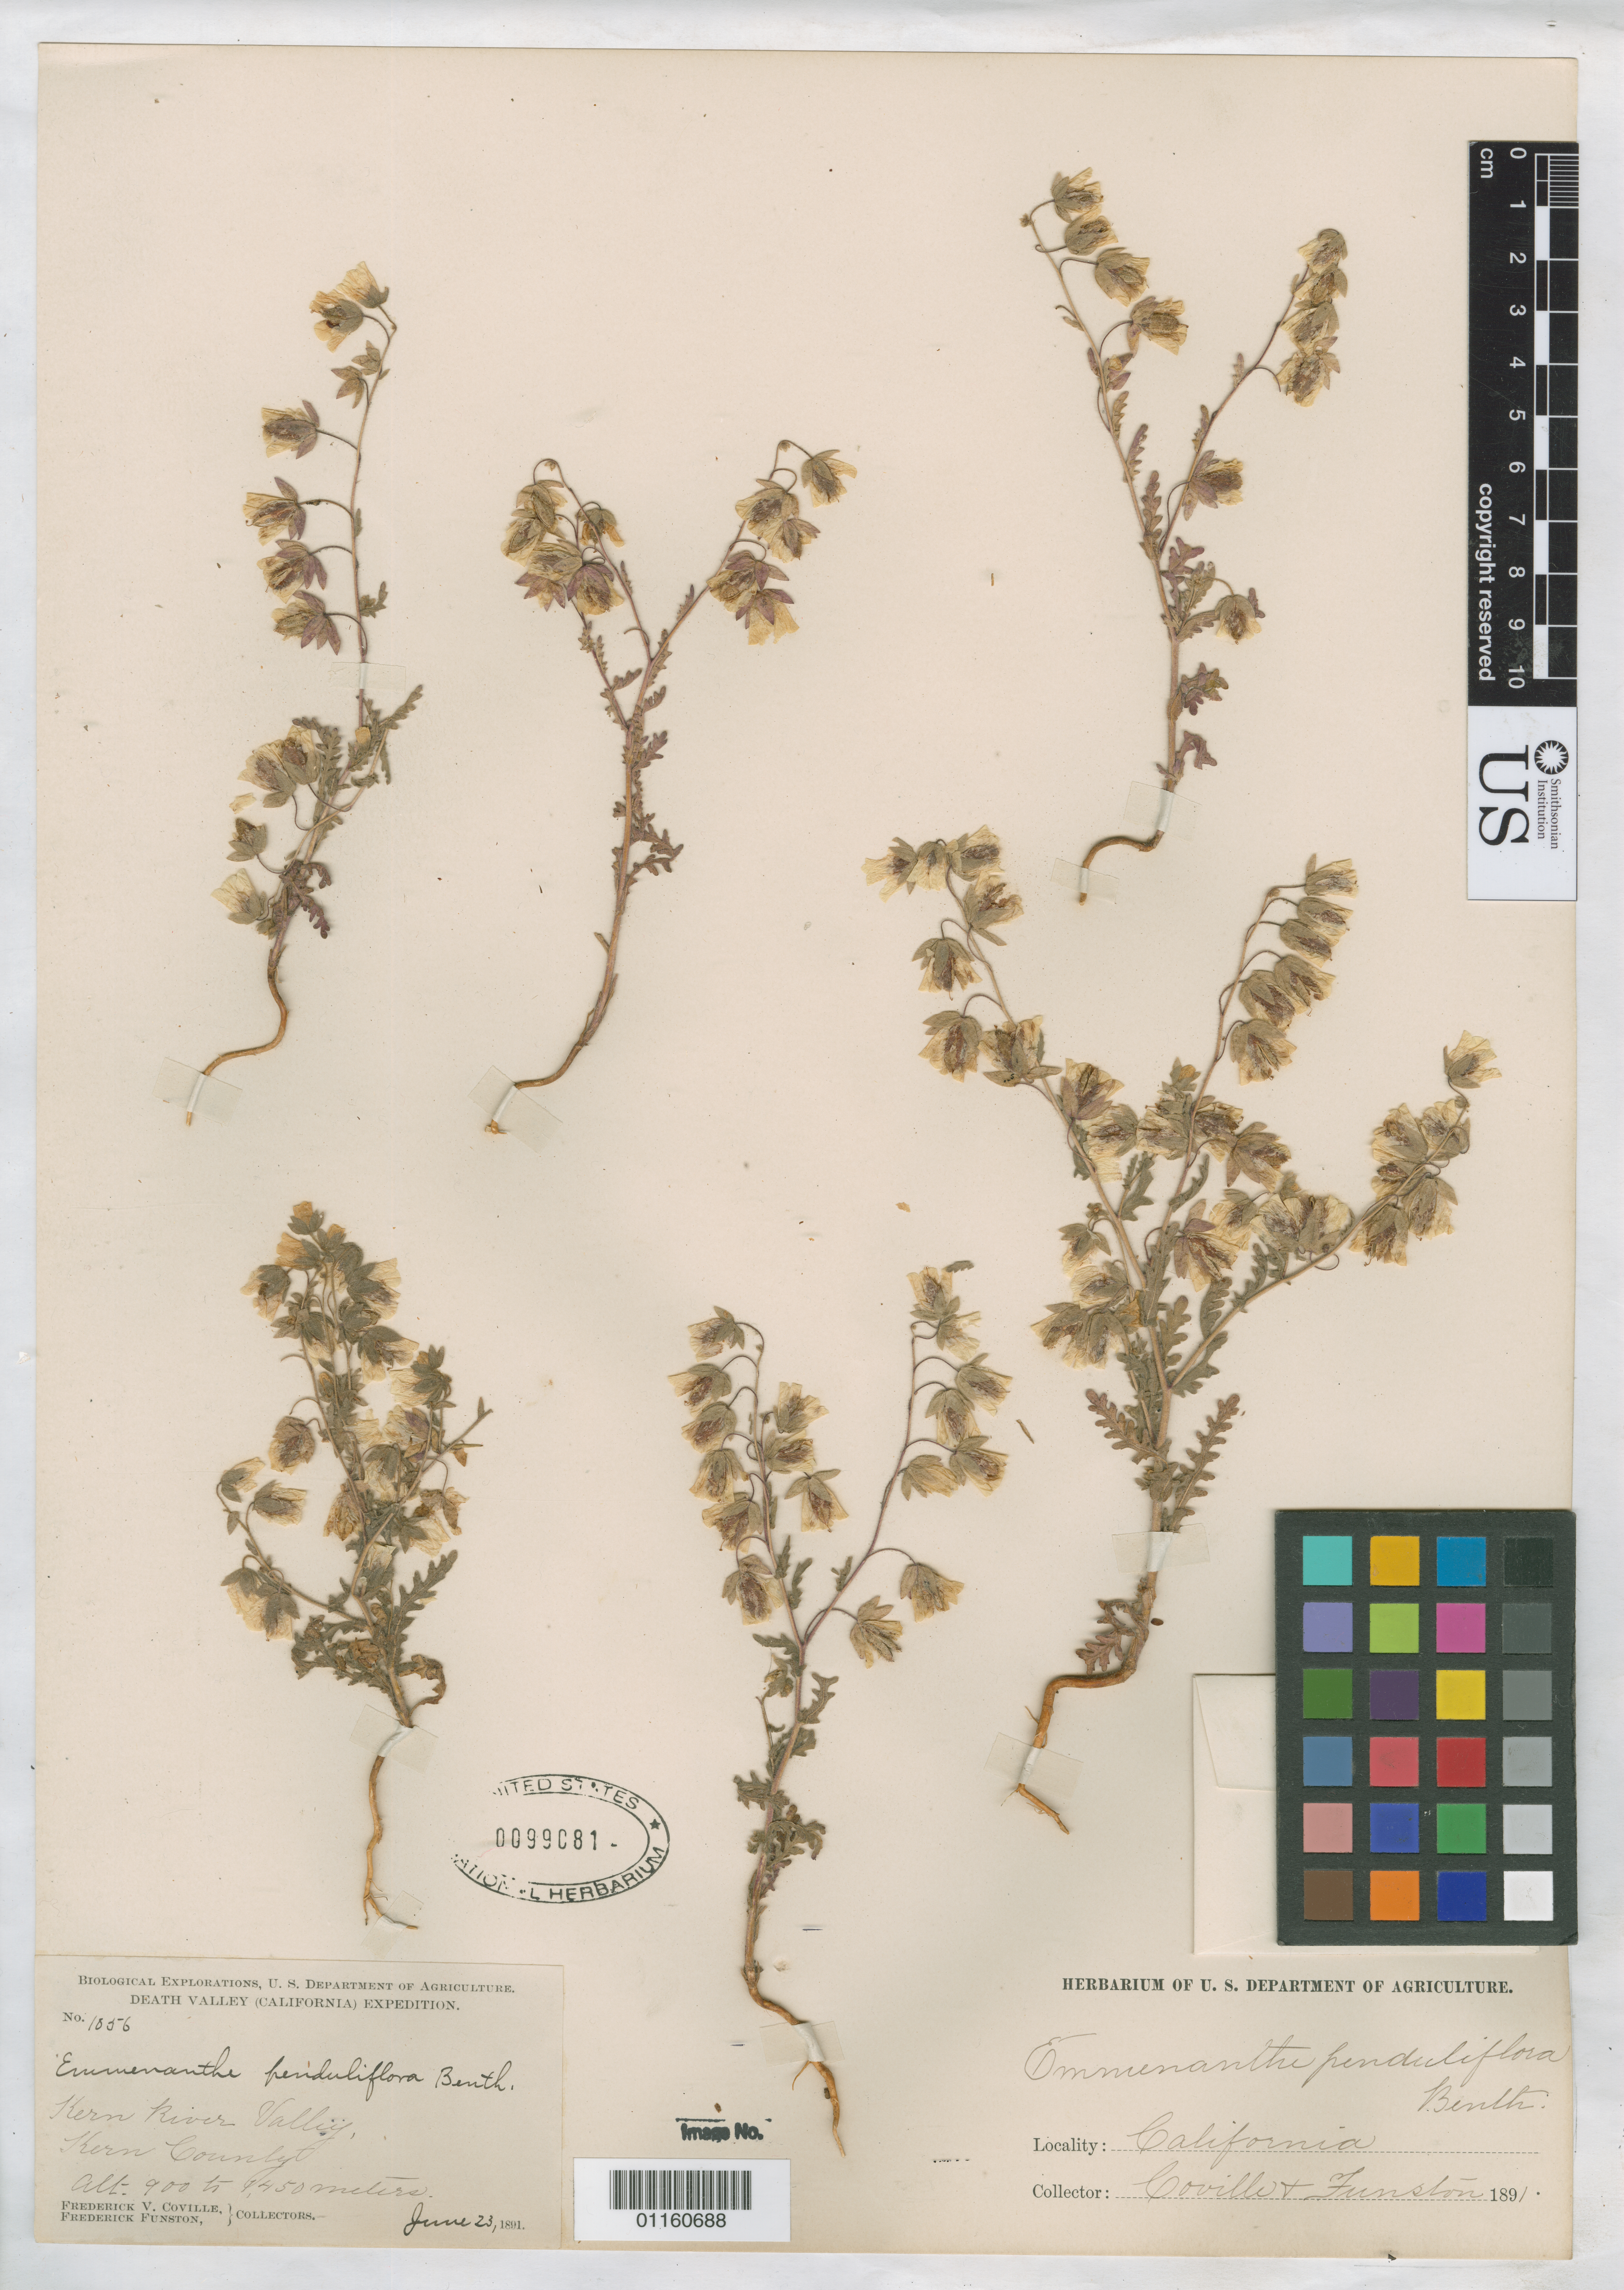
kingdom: Plantae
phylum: Tracheophyta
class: Magnoliopsida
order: Boraginales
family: Hydrophyllaceae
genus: Emmenanthe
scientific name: Emmenanthe penduliflora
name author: Benth.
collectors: F. V. Coville & F. Funston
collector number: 1056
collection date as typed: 23 Jun 1891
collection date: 1891-06-23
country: United States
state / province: California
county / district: Kern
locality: Kern River Valley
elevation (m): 900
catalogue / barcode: US 99081